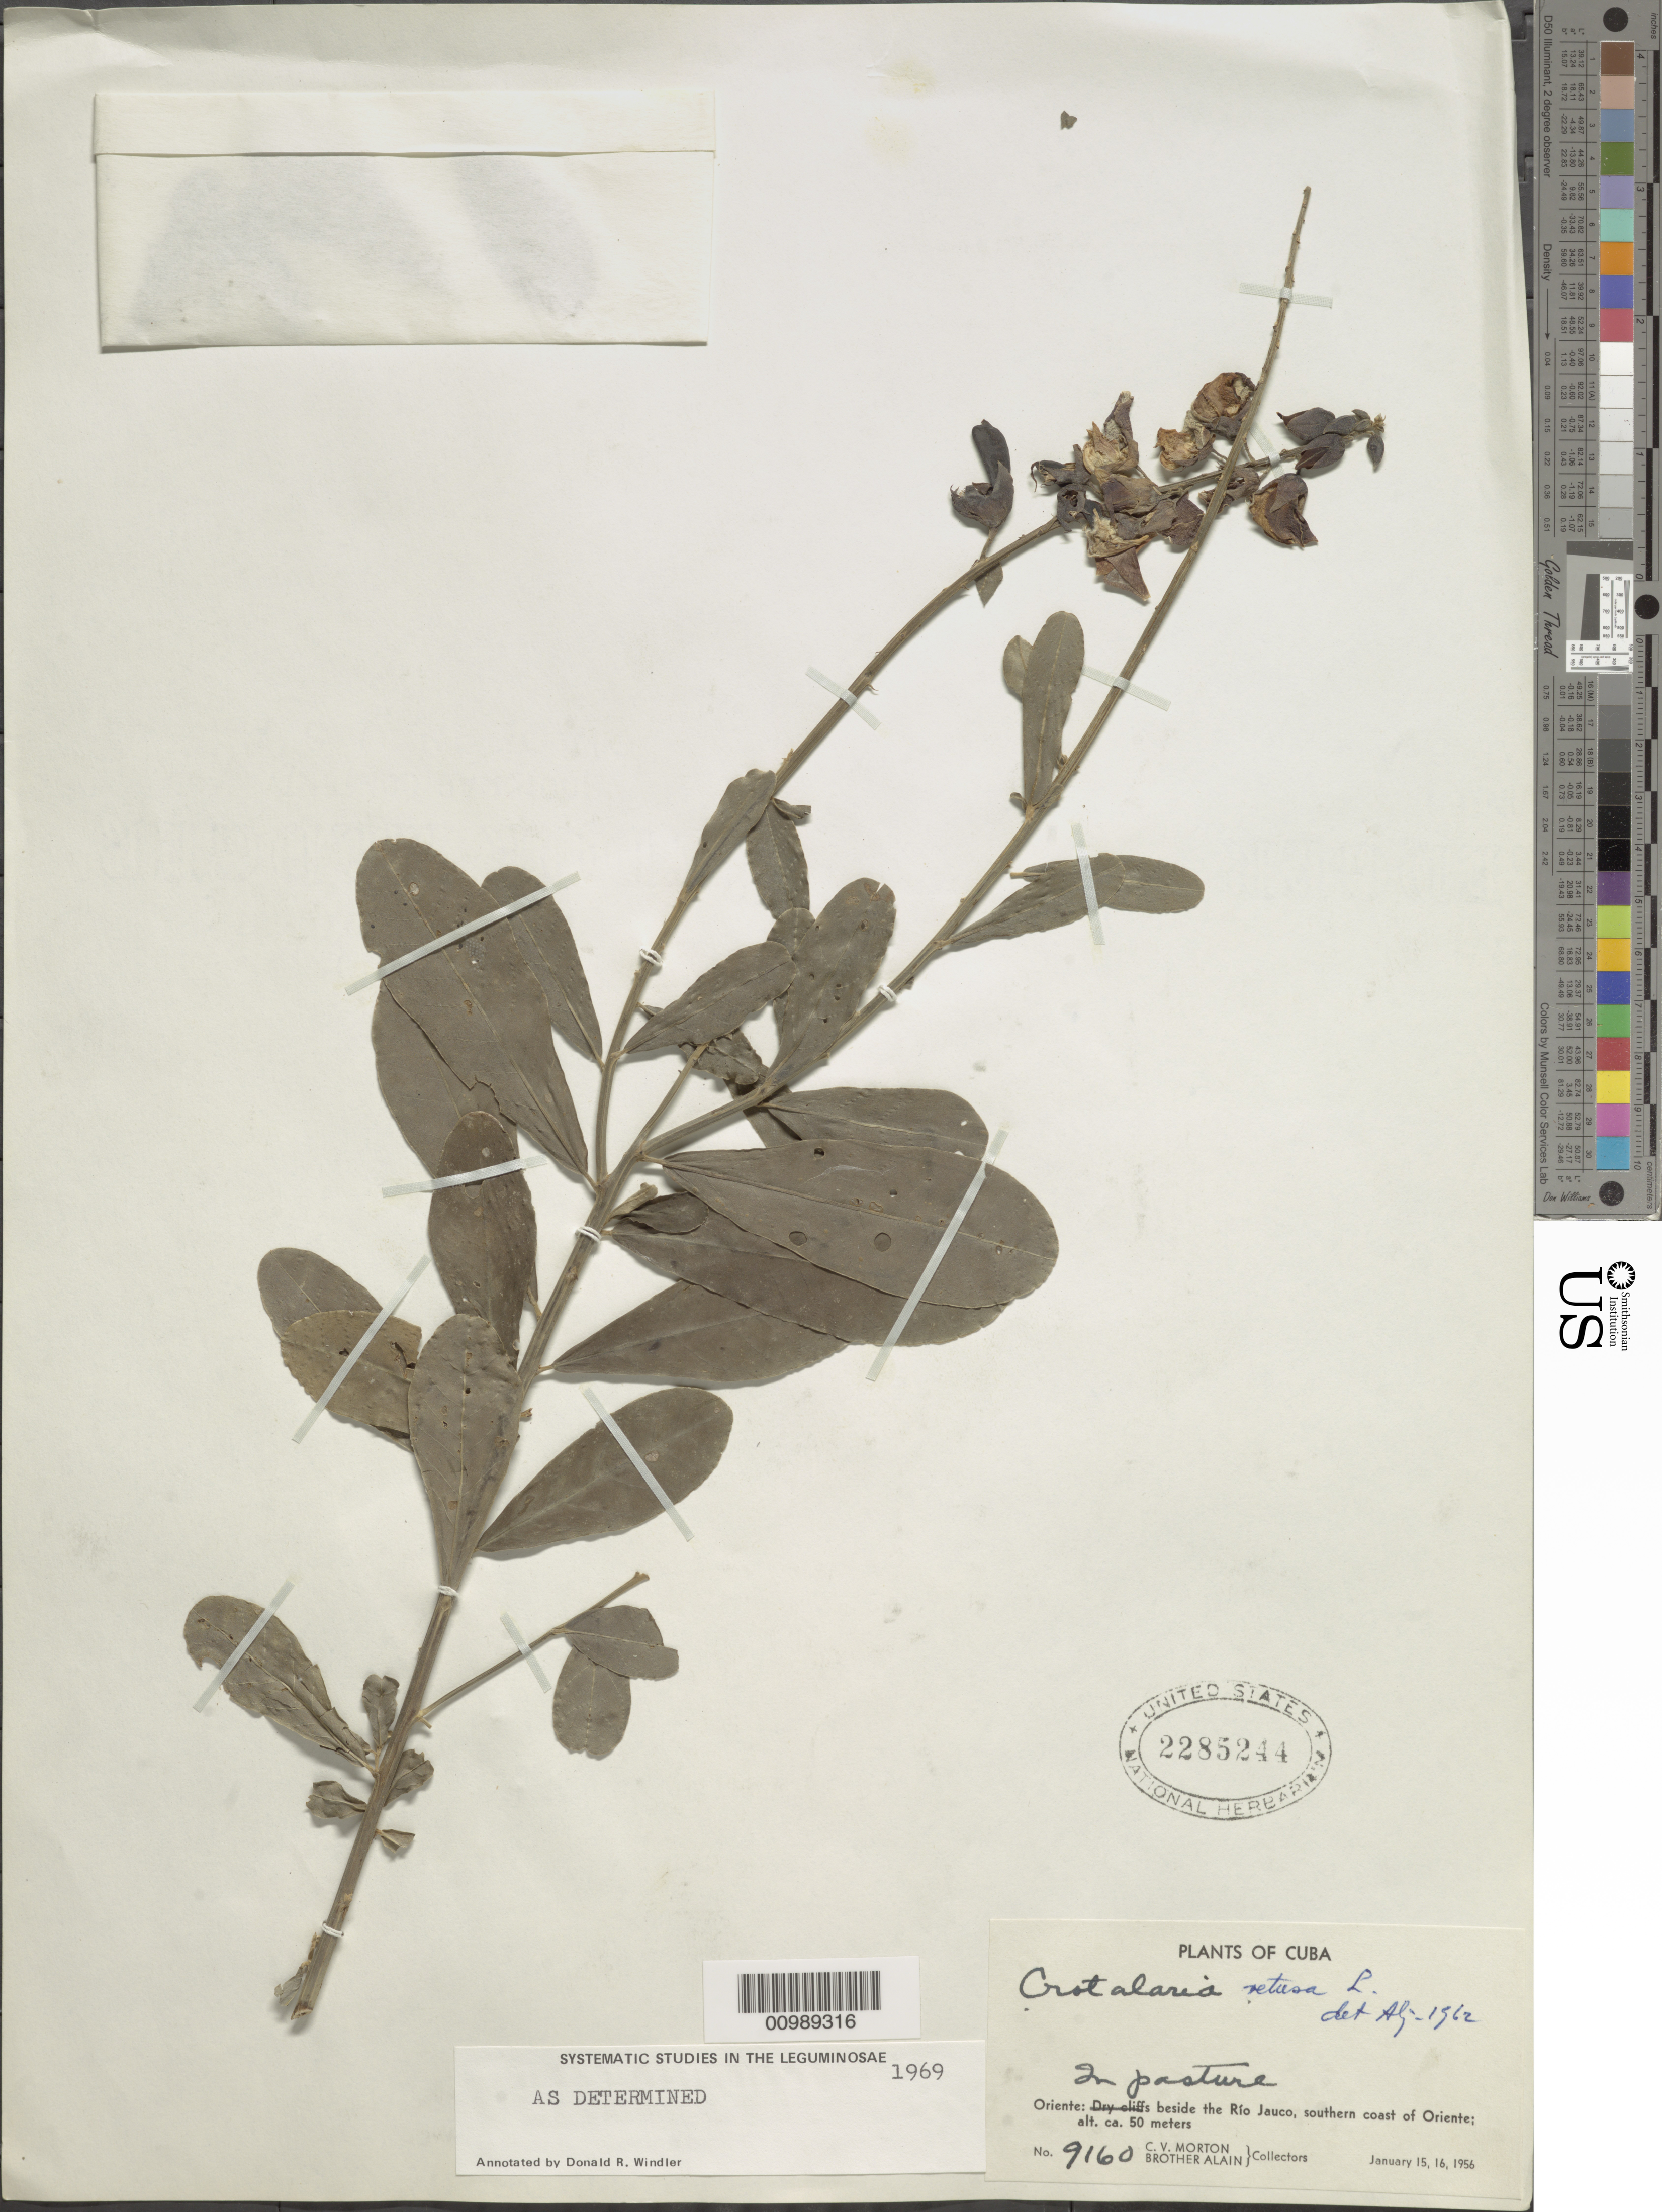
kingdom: Plantae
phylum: Tracheophyta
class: Magnoliopsida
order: Fabales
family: Fabaceae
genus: Crotalaria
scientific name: Crotalaria retusa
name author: L.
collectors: C. V. Morton & A. H. Liogier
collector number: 9160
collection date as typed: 15 Jan 1956 and 16 Jan 1956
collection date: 1956-01-15,1956-01-16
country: Cuba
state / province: Oriente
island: Cuba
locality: On pasture beside the Rio jauco, S coast of Oriente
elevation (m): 50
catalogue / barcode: US 2285244